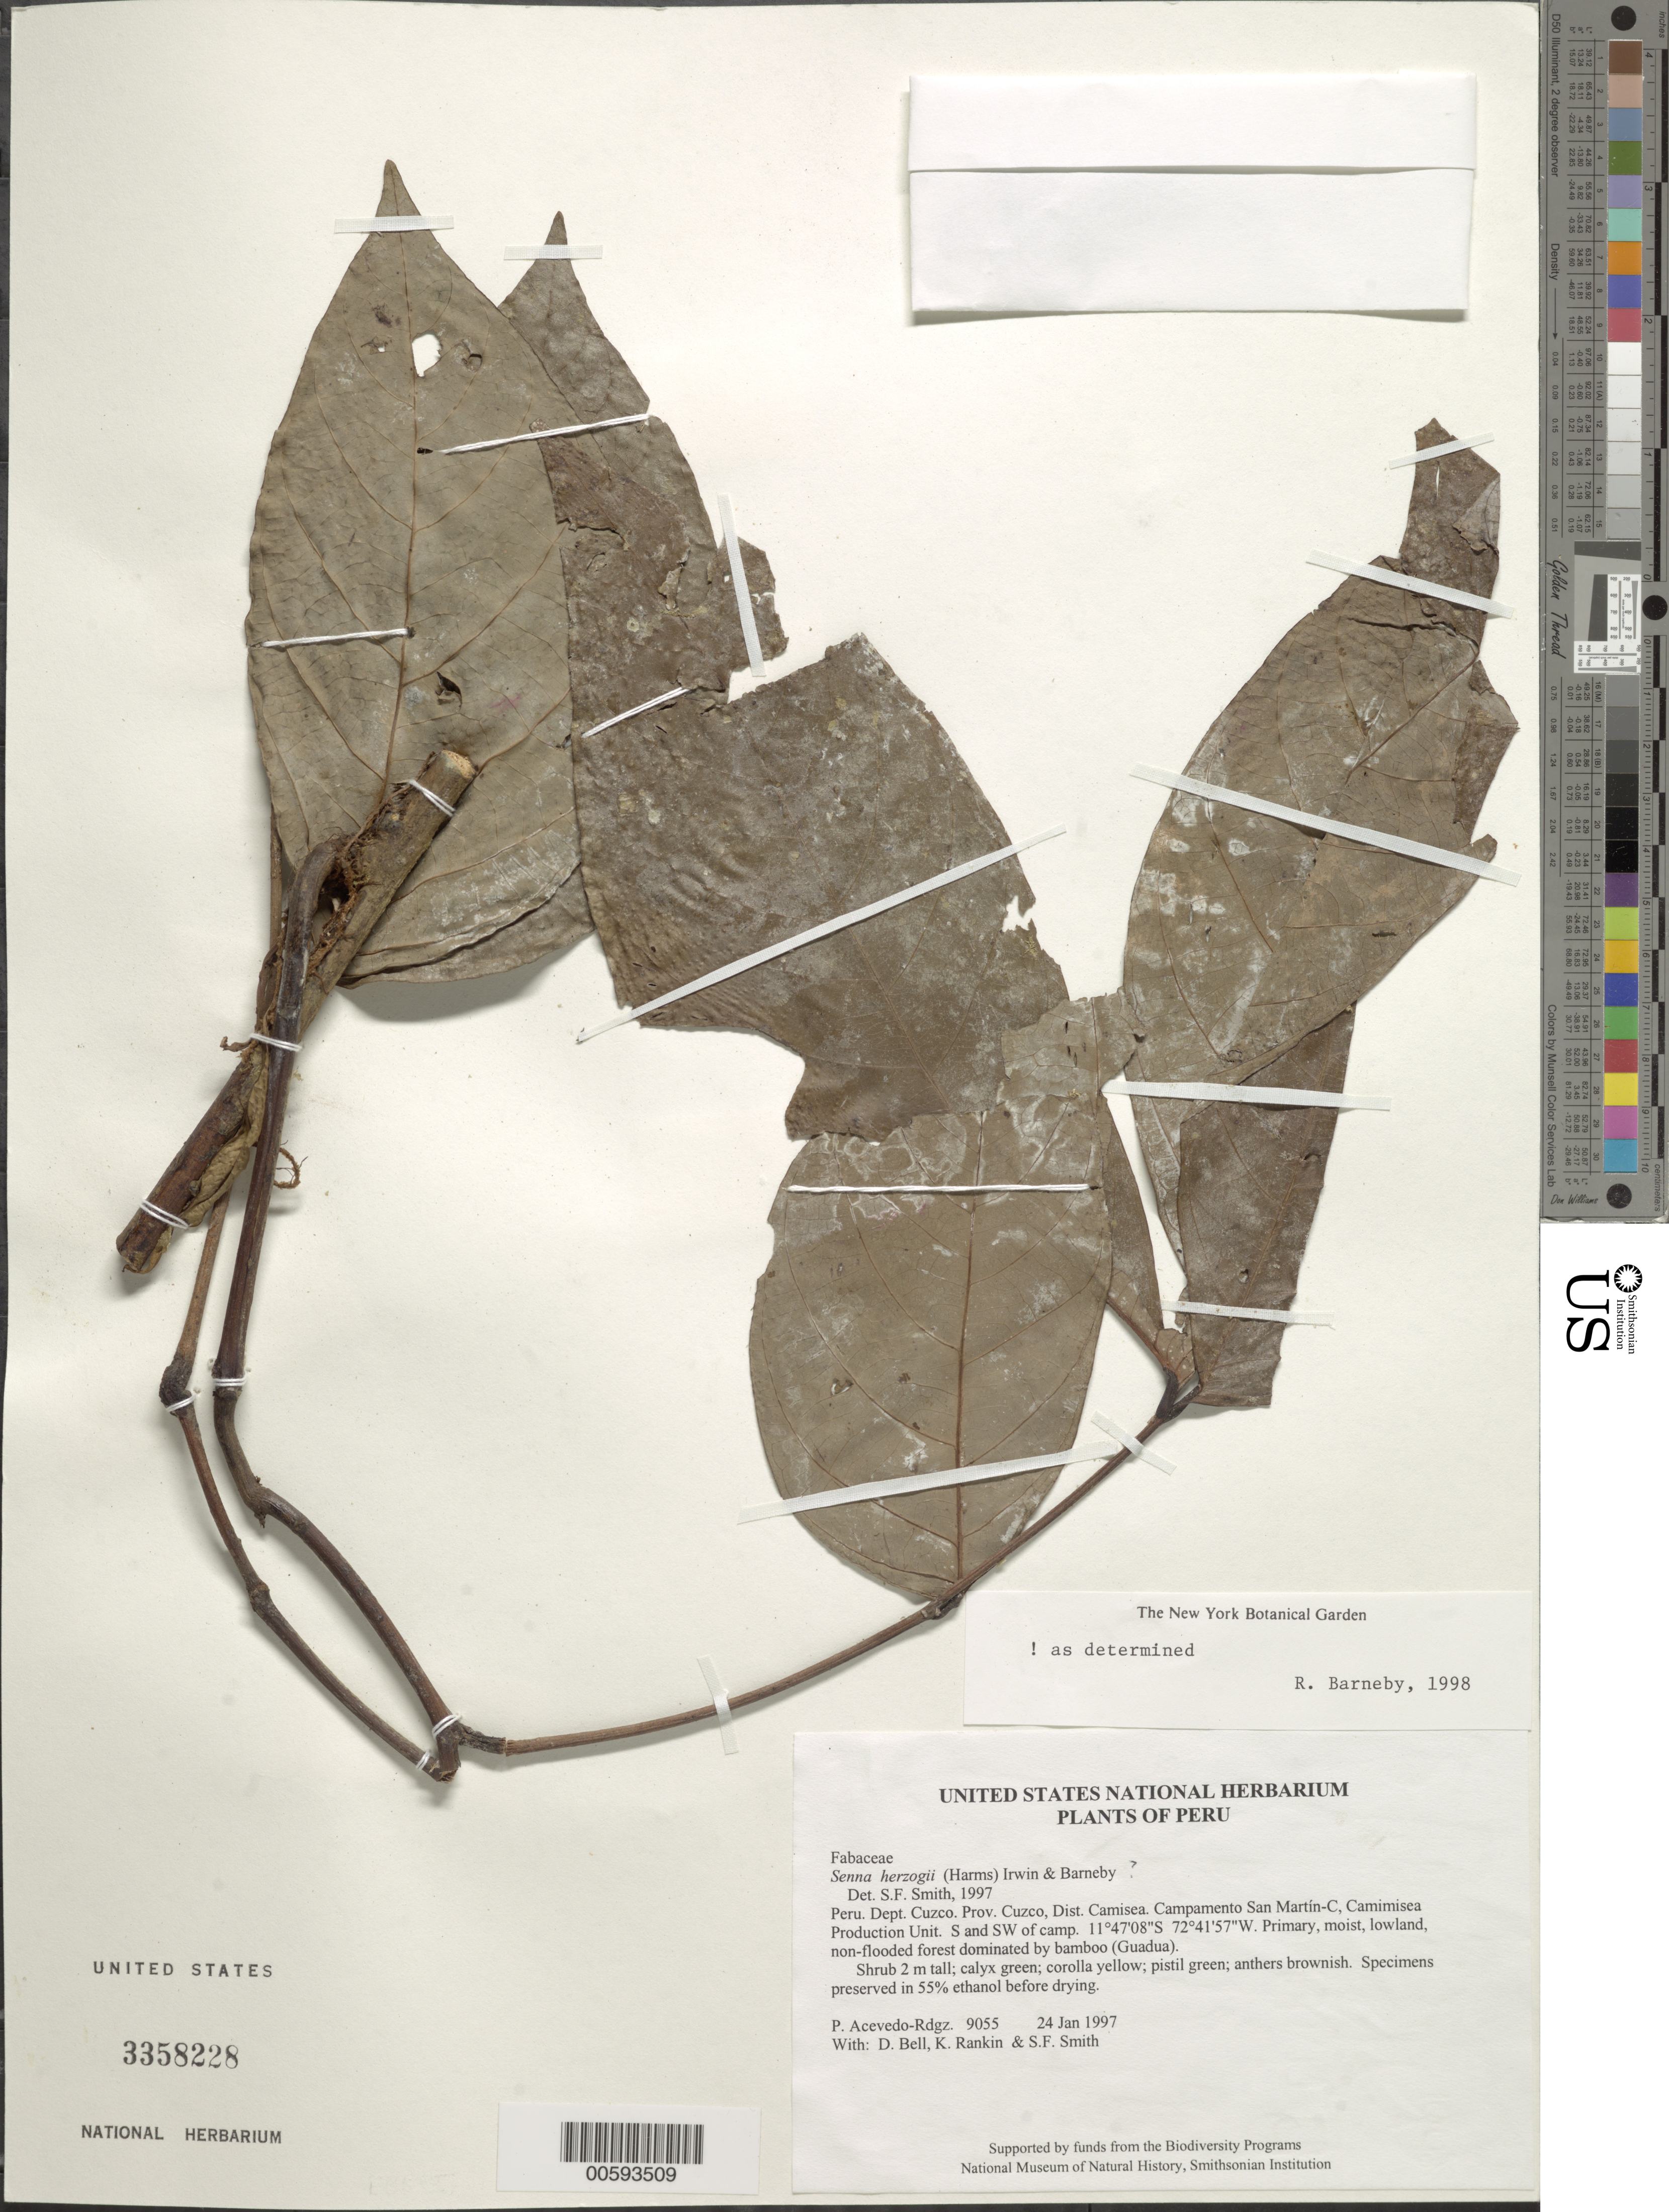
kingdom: Plantae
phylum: Tracheophyta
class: Magnoliopsida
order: Fabales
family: Fabaceae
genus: Senna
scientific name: Senna herzogii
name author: (Harms) H.S. Irwin & Barneby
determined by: Smith, Stephen F., (US), NMNH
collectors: P. Acevedo-Rodr., D. A. Bell, K. B. Rankin & S.F. Smith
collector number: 9055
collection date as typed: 24 Jan 1997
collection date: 1997-01-24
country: Peru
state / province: Cusco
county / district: Cusco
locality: Districto Camisea, Campamento San Martín-C, Camimisea Production Unit. S and SW of camp.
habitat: Primary, moist, lowland, non-flooded forest dominated by bamboo (Guadua).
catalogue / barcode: US 3358228